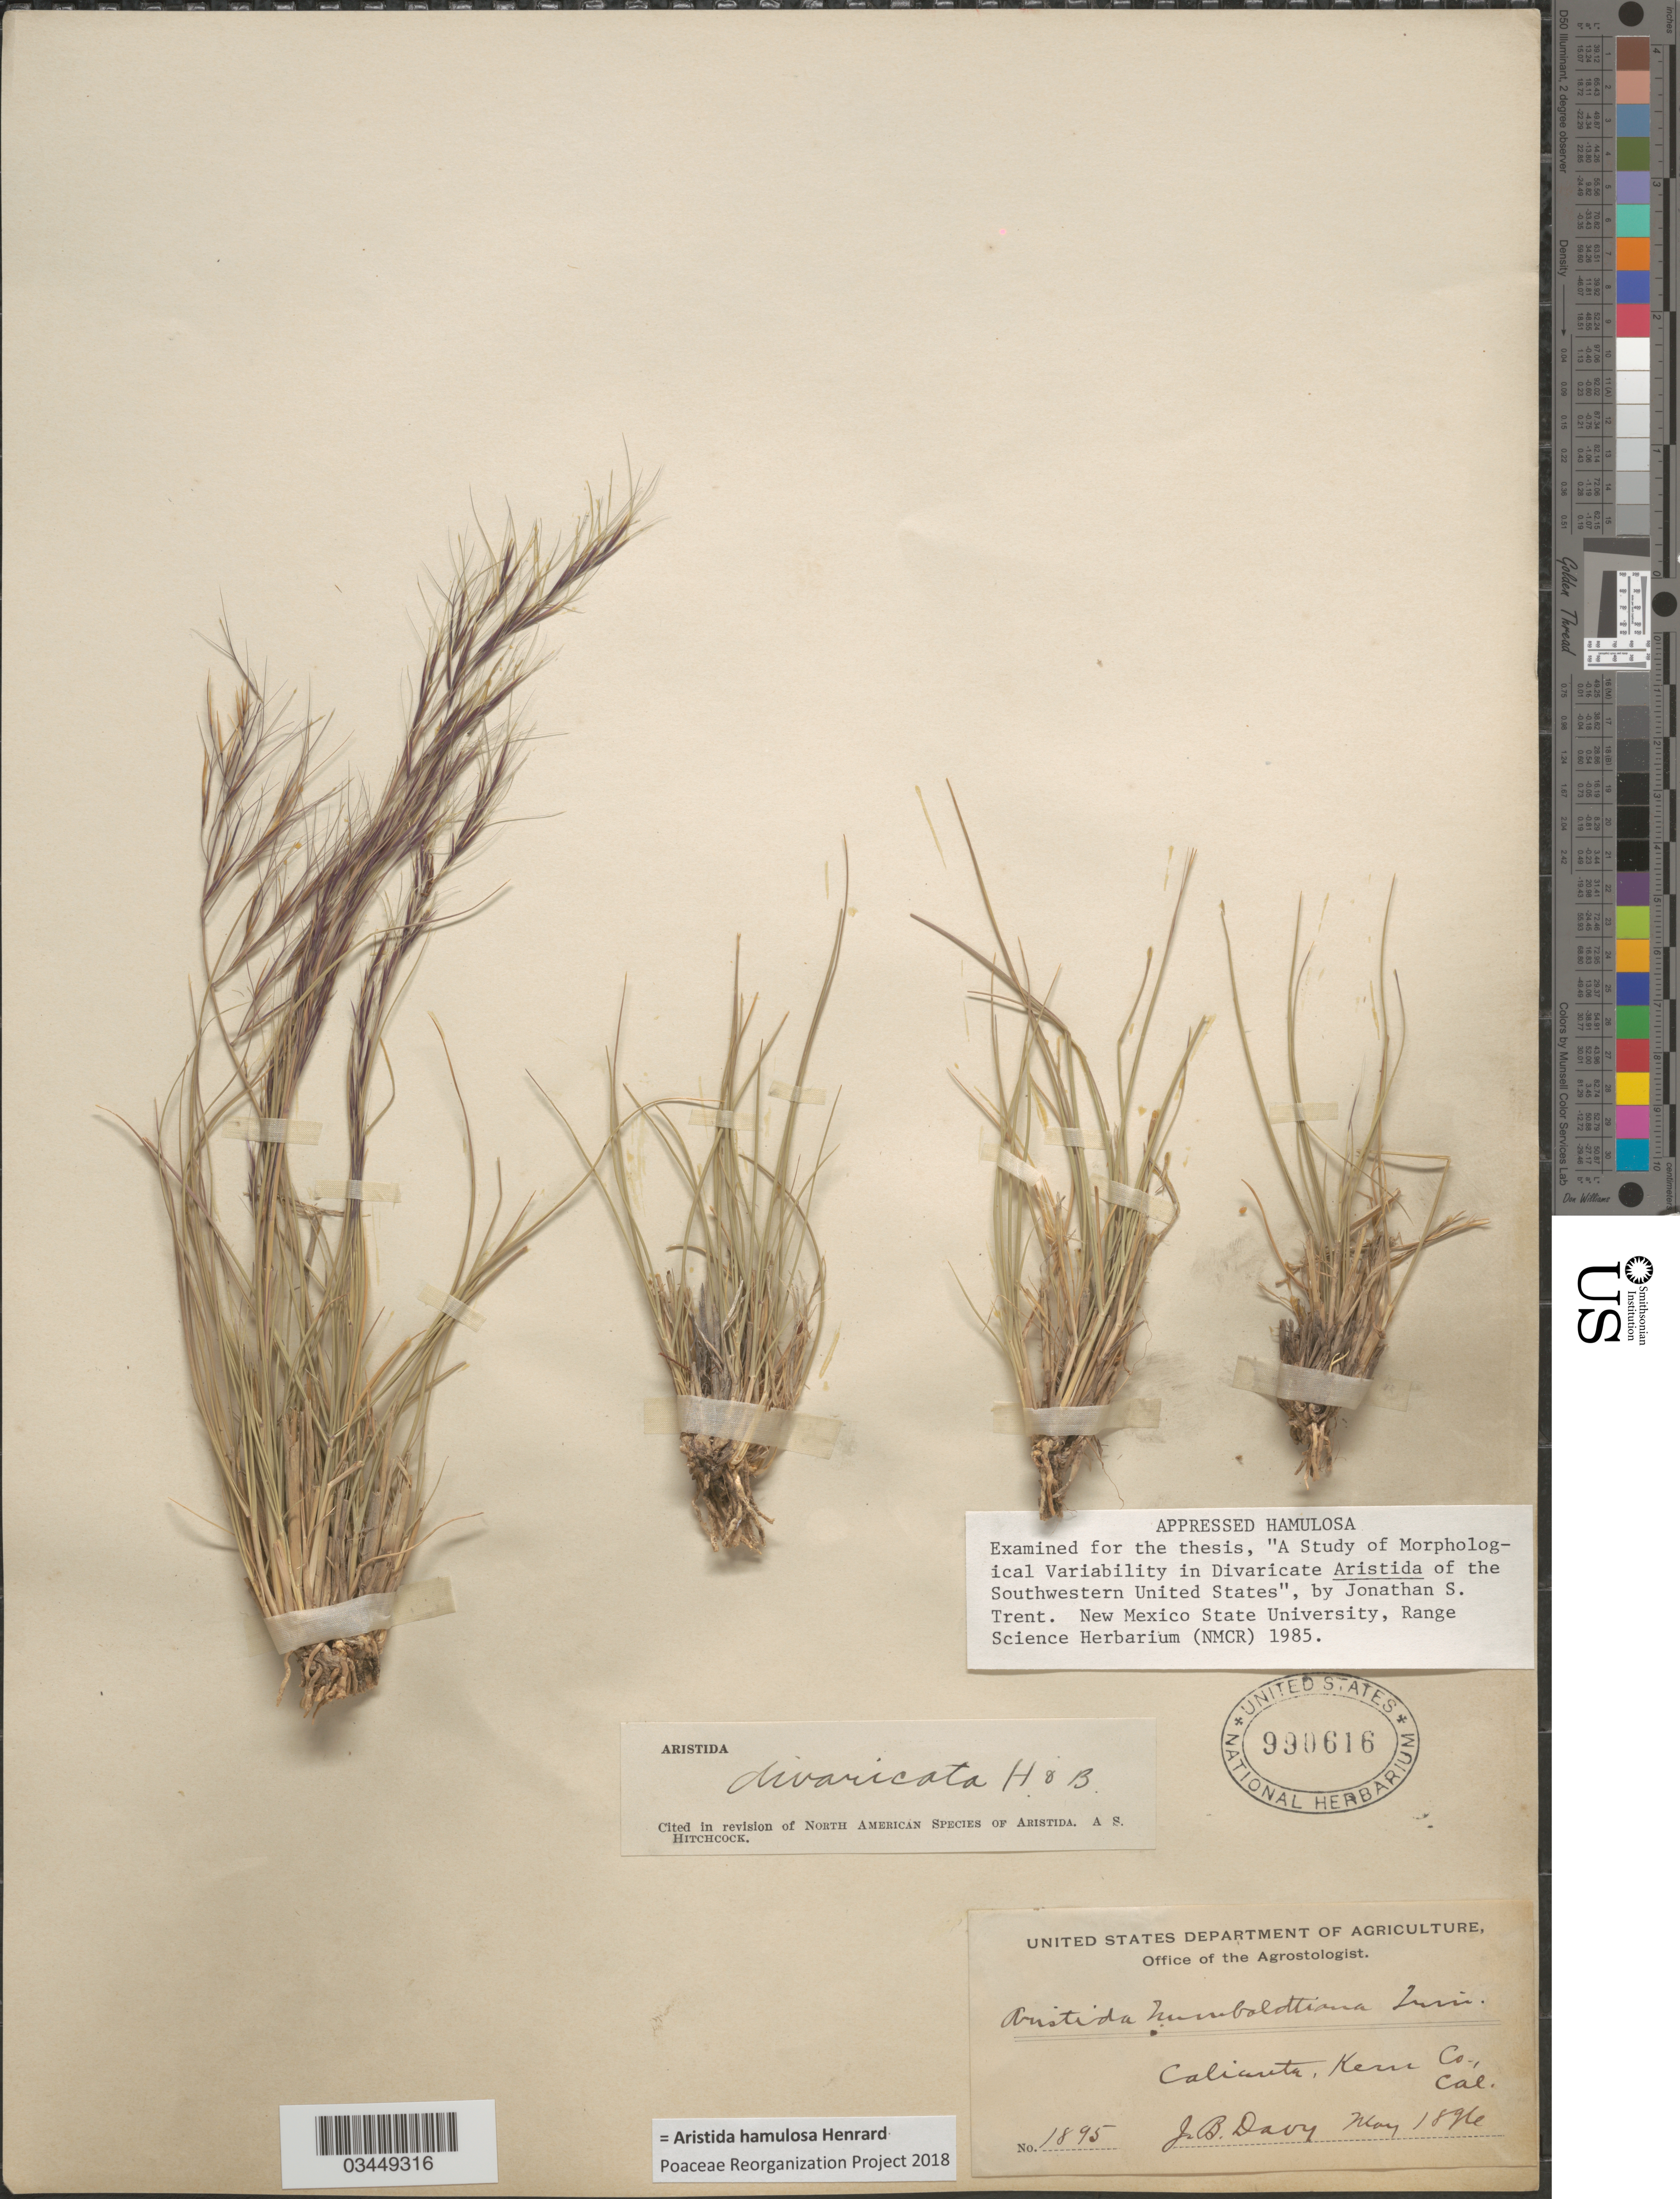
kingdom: Plantae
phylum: Tracheophyta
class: Liliopsida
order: Poales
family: Poaceae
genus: Aristida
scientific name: Aristida hamulosa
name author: Henr.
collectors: J. Burtt Davy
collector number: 1895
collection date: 1896-05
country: United States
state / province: California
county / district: Kern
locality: Caliente, Kern Co.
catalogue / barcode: US 990616